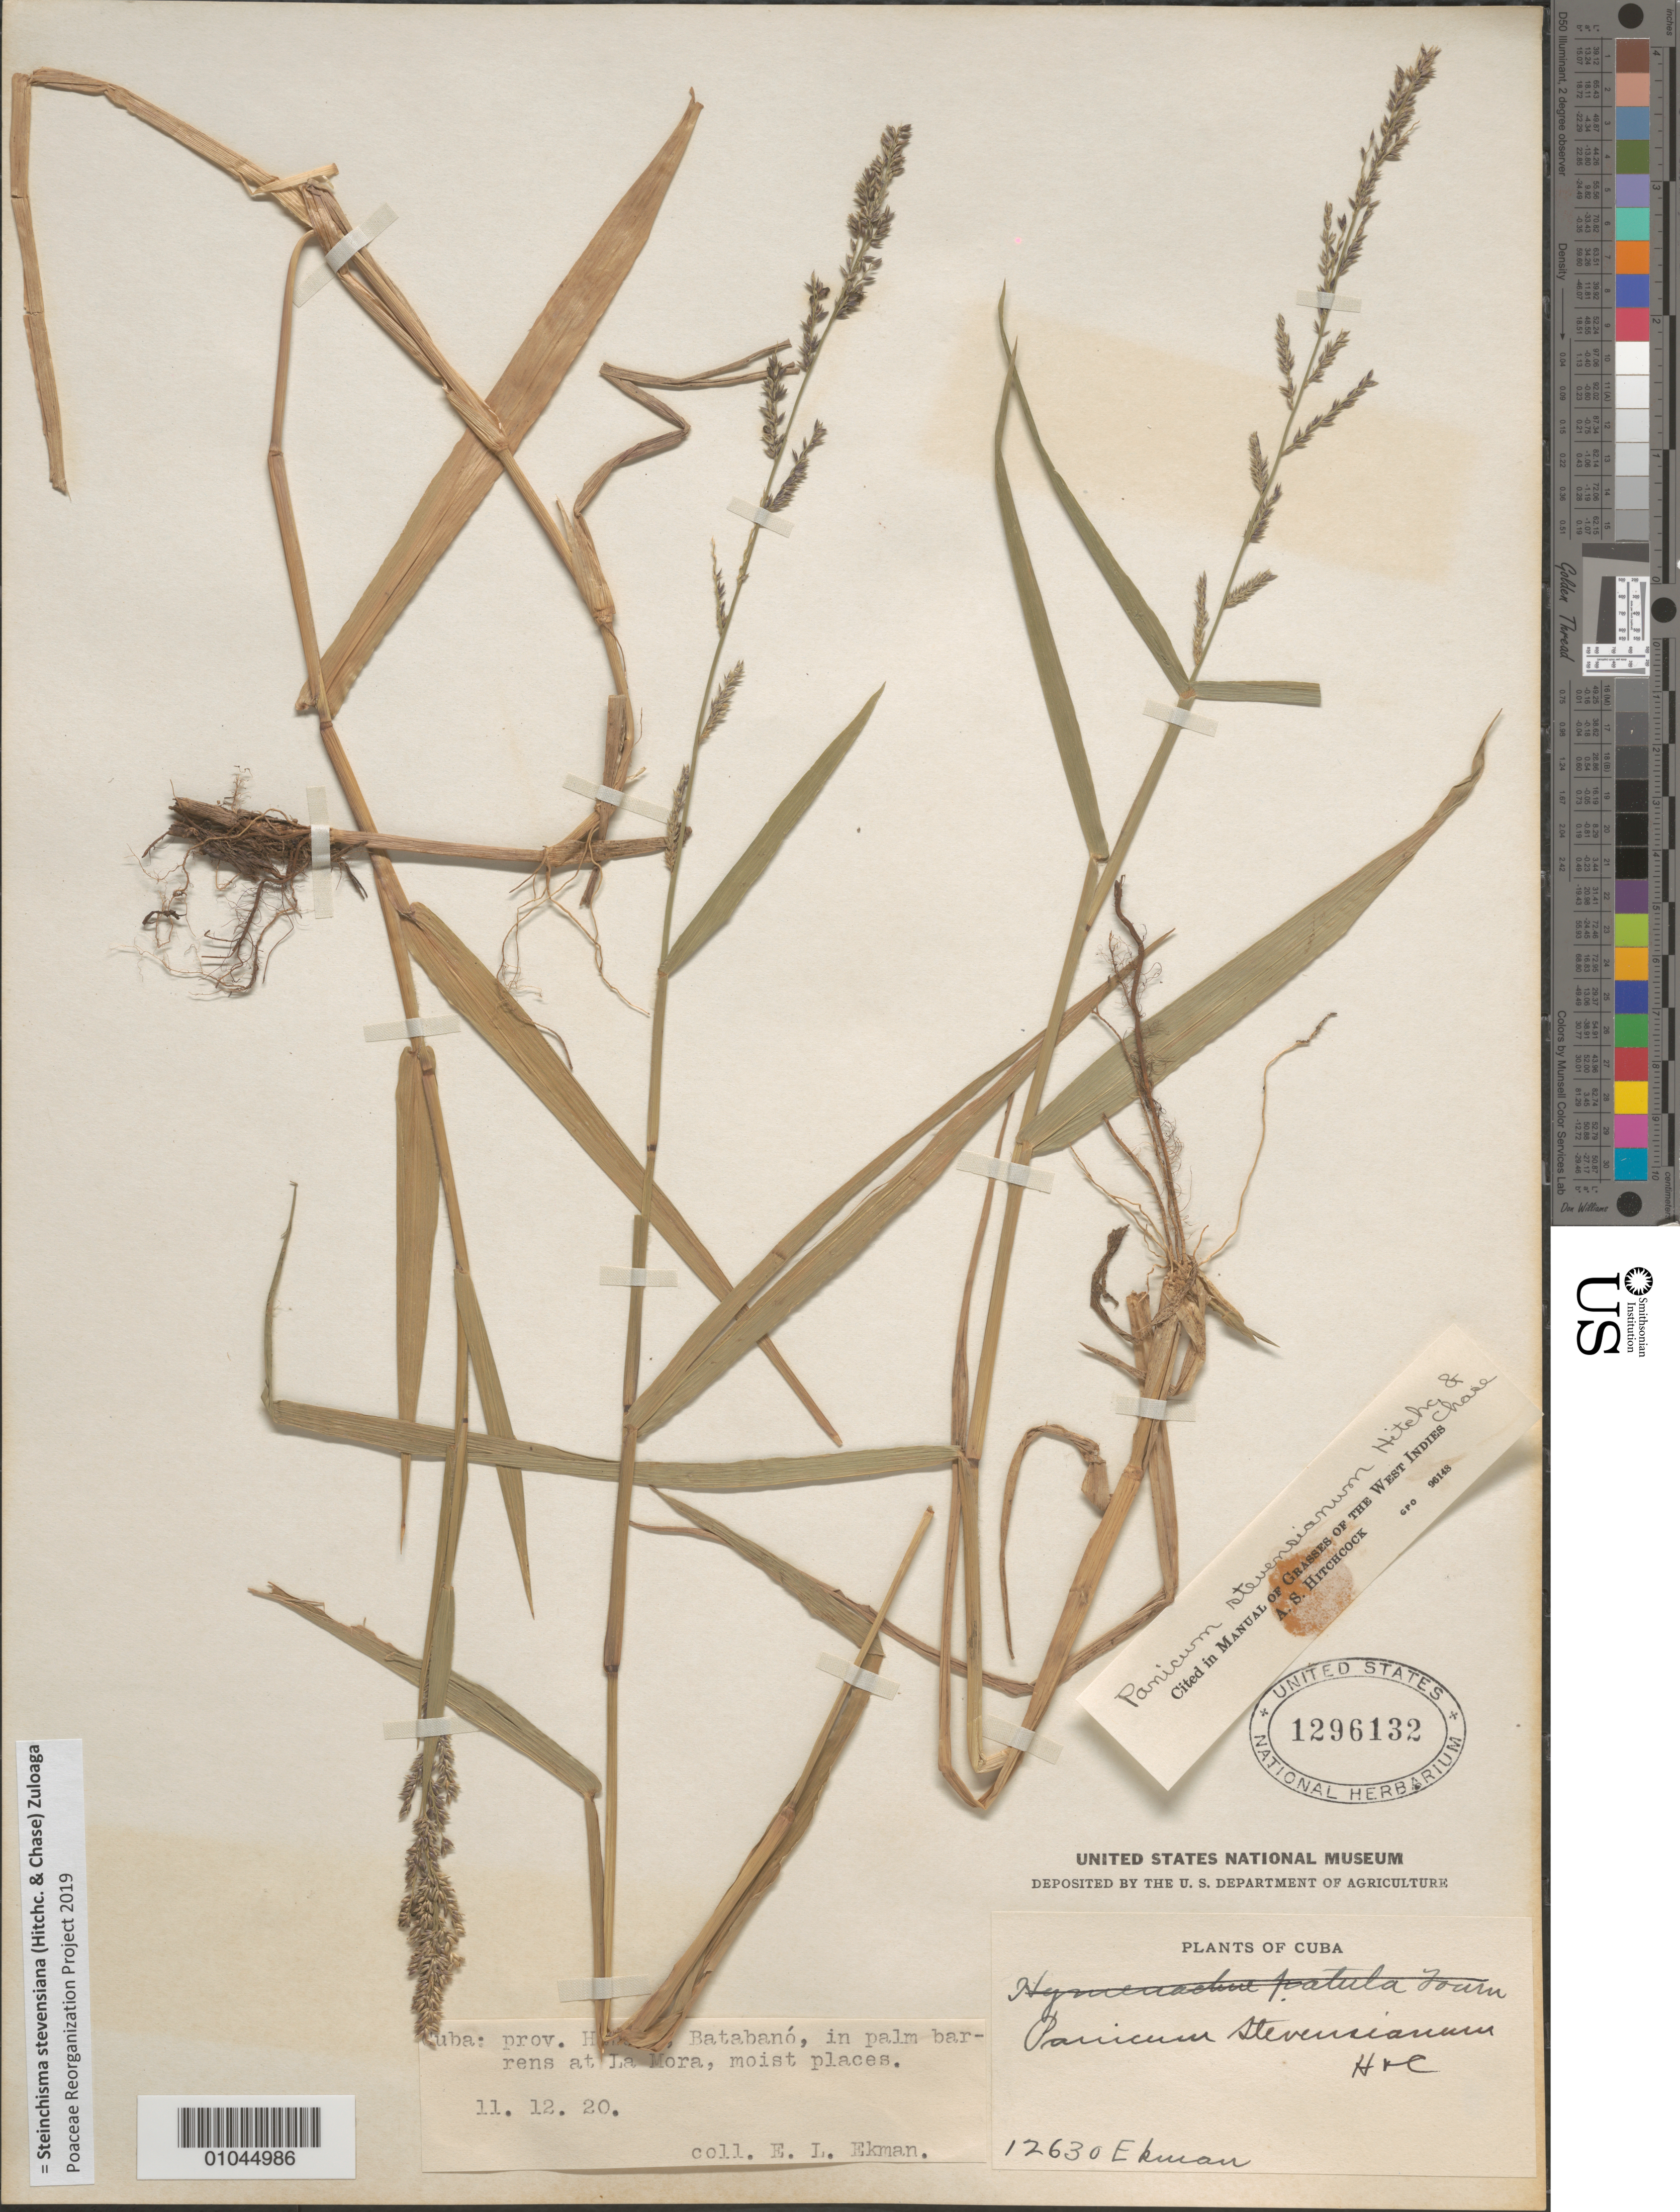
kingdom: Plantae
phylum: Tracheophyta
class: Liliopsida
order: Poales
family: Poaceae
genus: Panicum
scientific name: Panicum stevensianum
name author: Hitchc. & Chase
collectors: E. L. Ekman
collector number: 12630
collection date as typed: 11 Dec 1920 or 12 Nov 1920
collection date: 1920-11-12 or 1920-12-11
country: Cuba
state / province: La Habana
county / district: Batabanó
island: Cuba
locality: La Mora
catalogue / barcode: US 1296132